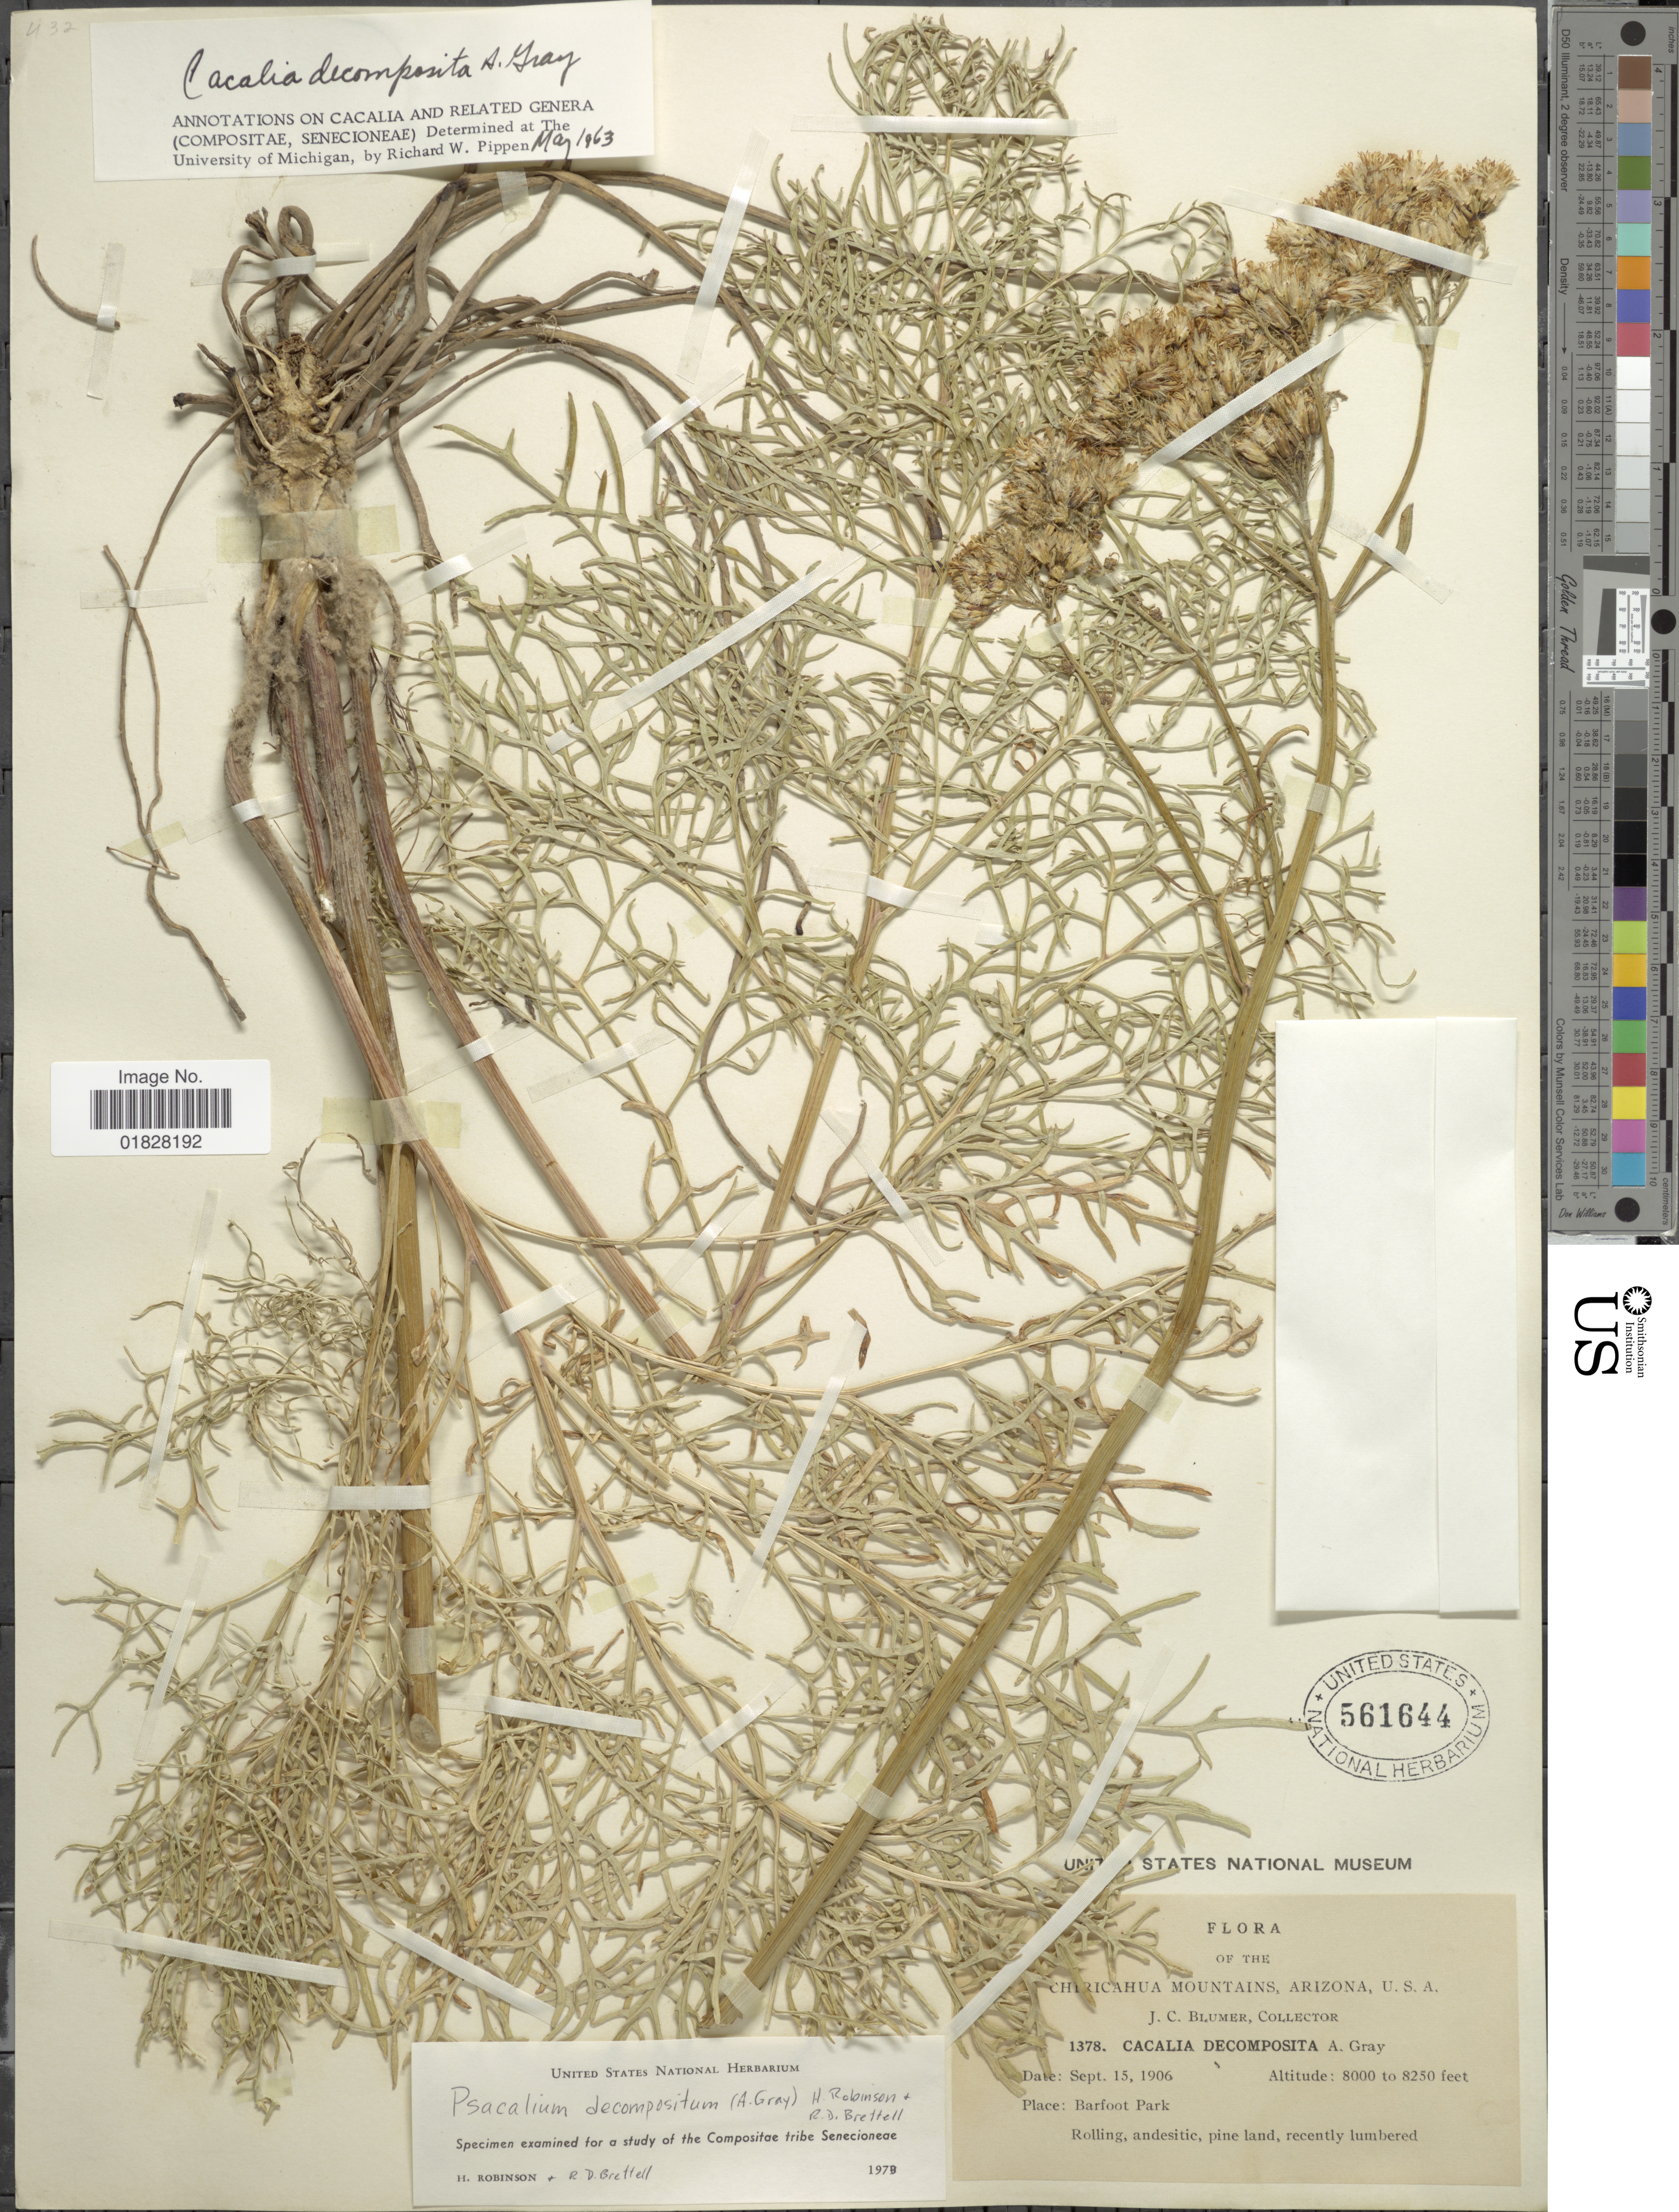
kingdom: Plantae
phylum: Tracheophyta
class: Magnoliopsida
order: Asterales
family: Asteraceae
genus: Psacalium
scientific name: Psacalium decompositum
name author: (A. Gray) H. Rob. & Brettell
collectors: J. C. Blumer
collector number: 1378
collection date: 1906-09-15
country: United States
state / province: Arizona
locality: Chiricahua Mountains, Arizona, U.S.A. Barfoot Park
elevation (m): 2438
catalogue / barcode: US 561644